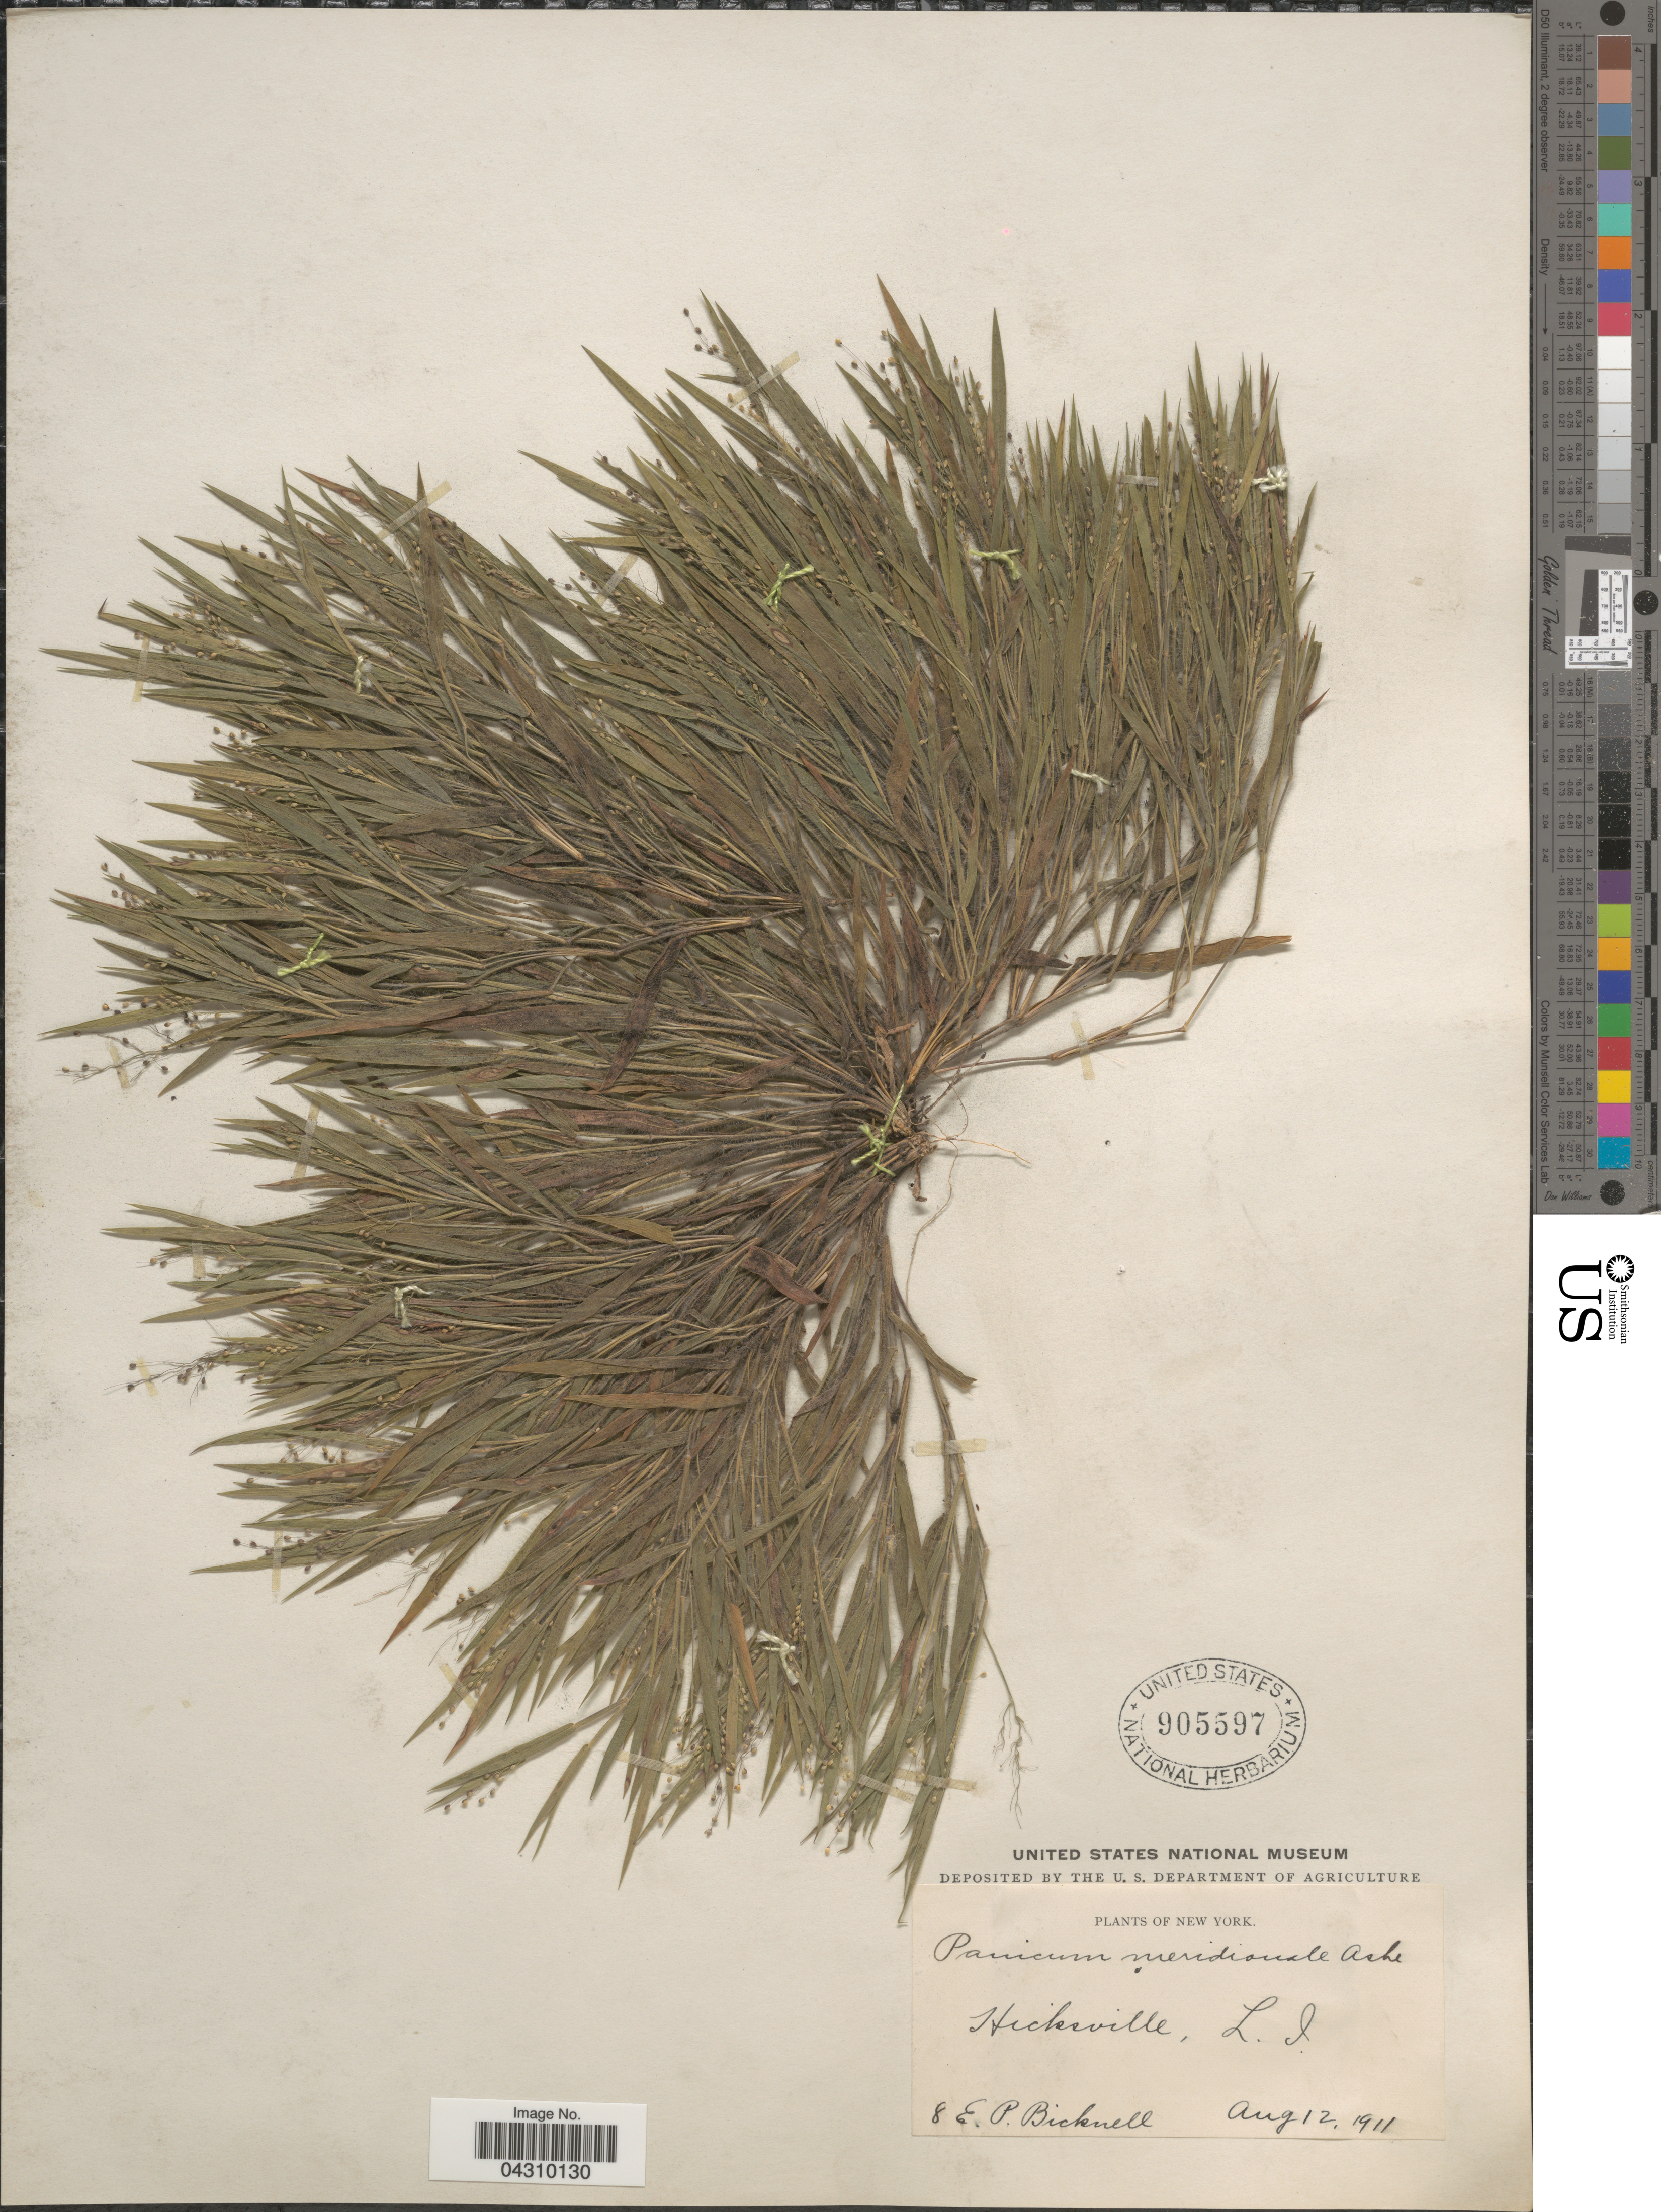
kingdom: Plantae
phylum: Tracheophyta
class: Liliopsida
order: Poales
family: Poaceae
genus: Dichanthelium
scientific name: Dichanthelium acuminatum var. acuminatum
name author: (Sw.) Gould & C.A. Clark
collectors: E. P. Bicknell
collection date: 1911-08-12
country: United States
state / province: New York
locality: Hicksville, L. I.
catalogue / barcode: US 905597